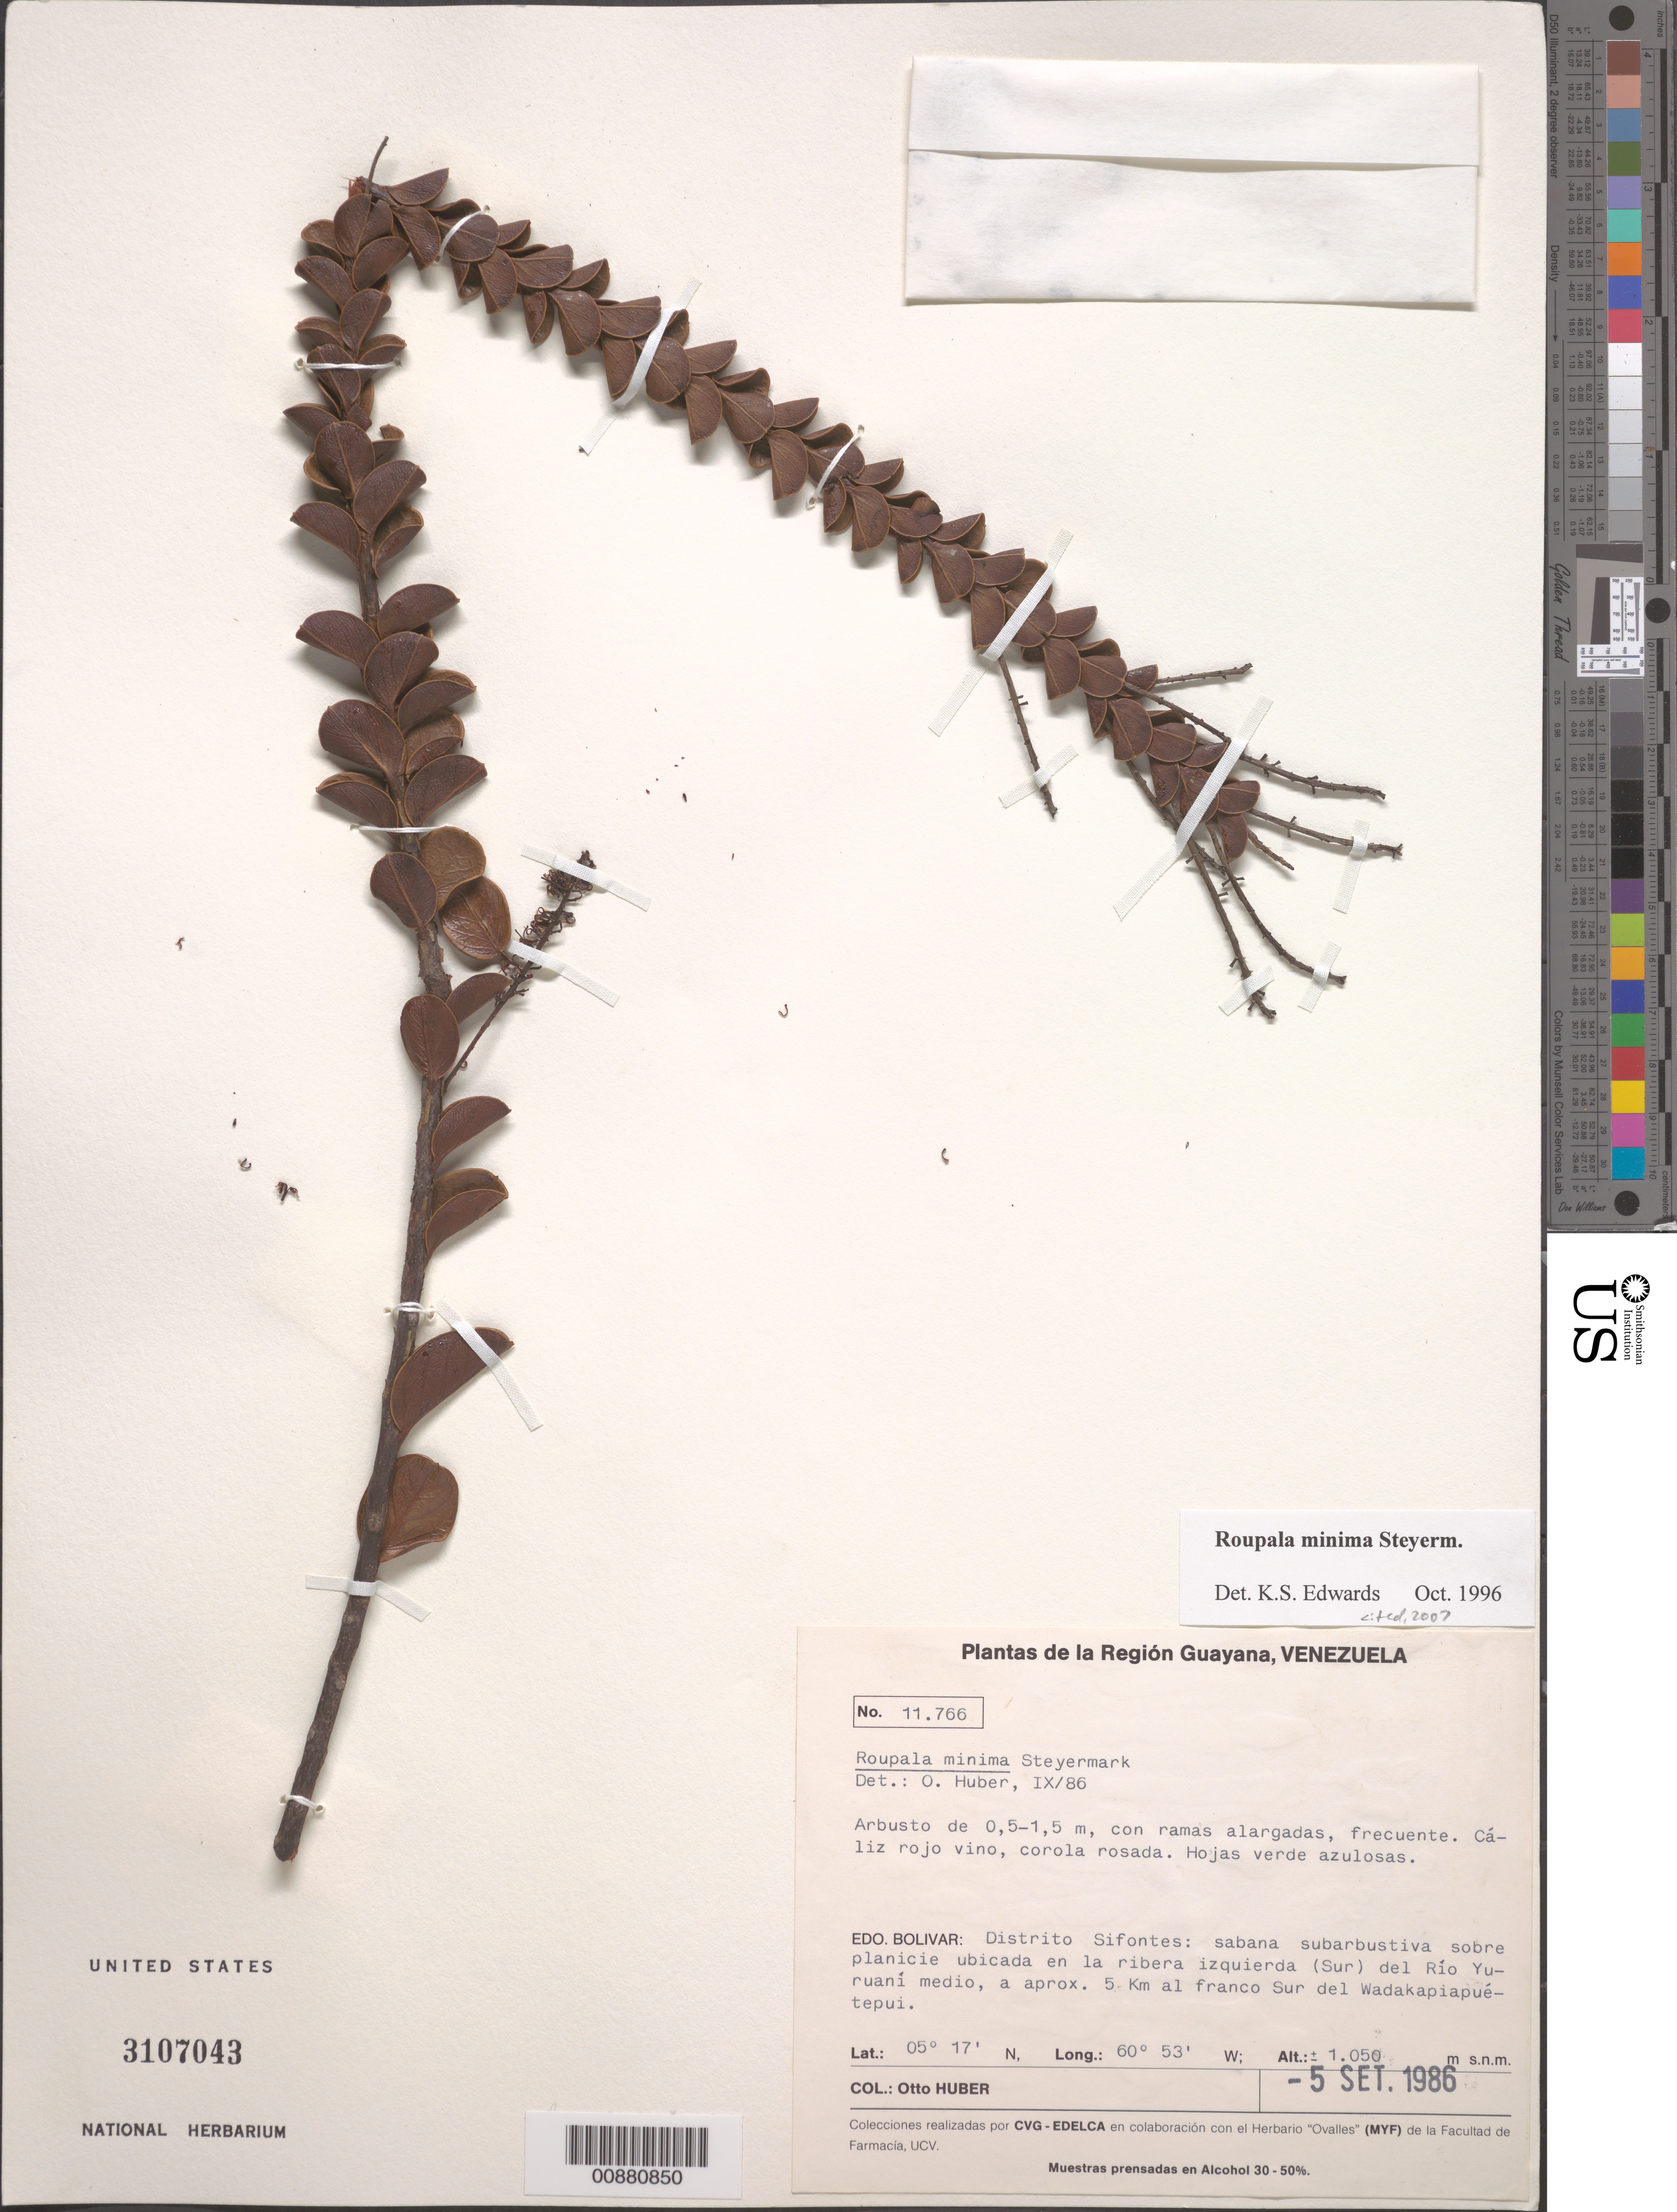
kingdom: Plantae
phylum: Tracheophyta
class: Magnoliopsida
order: Proteales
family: Proteaceae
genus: Roupala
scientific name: Roupala minima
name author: Steyerm.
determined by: Edwards, K. S.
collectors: O. Huber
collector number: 11766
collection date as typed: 5-Sep-86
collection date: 1986-09-05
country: Venezuela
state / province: Bolívar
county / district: Sifontes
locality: Río Yuruani medio, en la ribera izquierda (Sur), aprox. 5 km al franco Sur del Wadakapiapuetepuí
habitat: Sabana subarbustiva sobre planicie ubicada en la ribera izquierda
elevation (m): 1050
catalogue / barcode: US 3107043